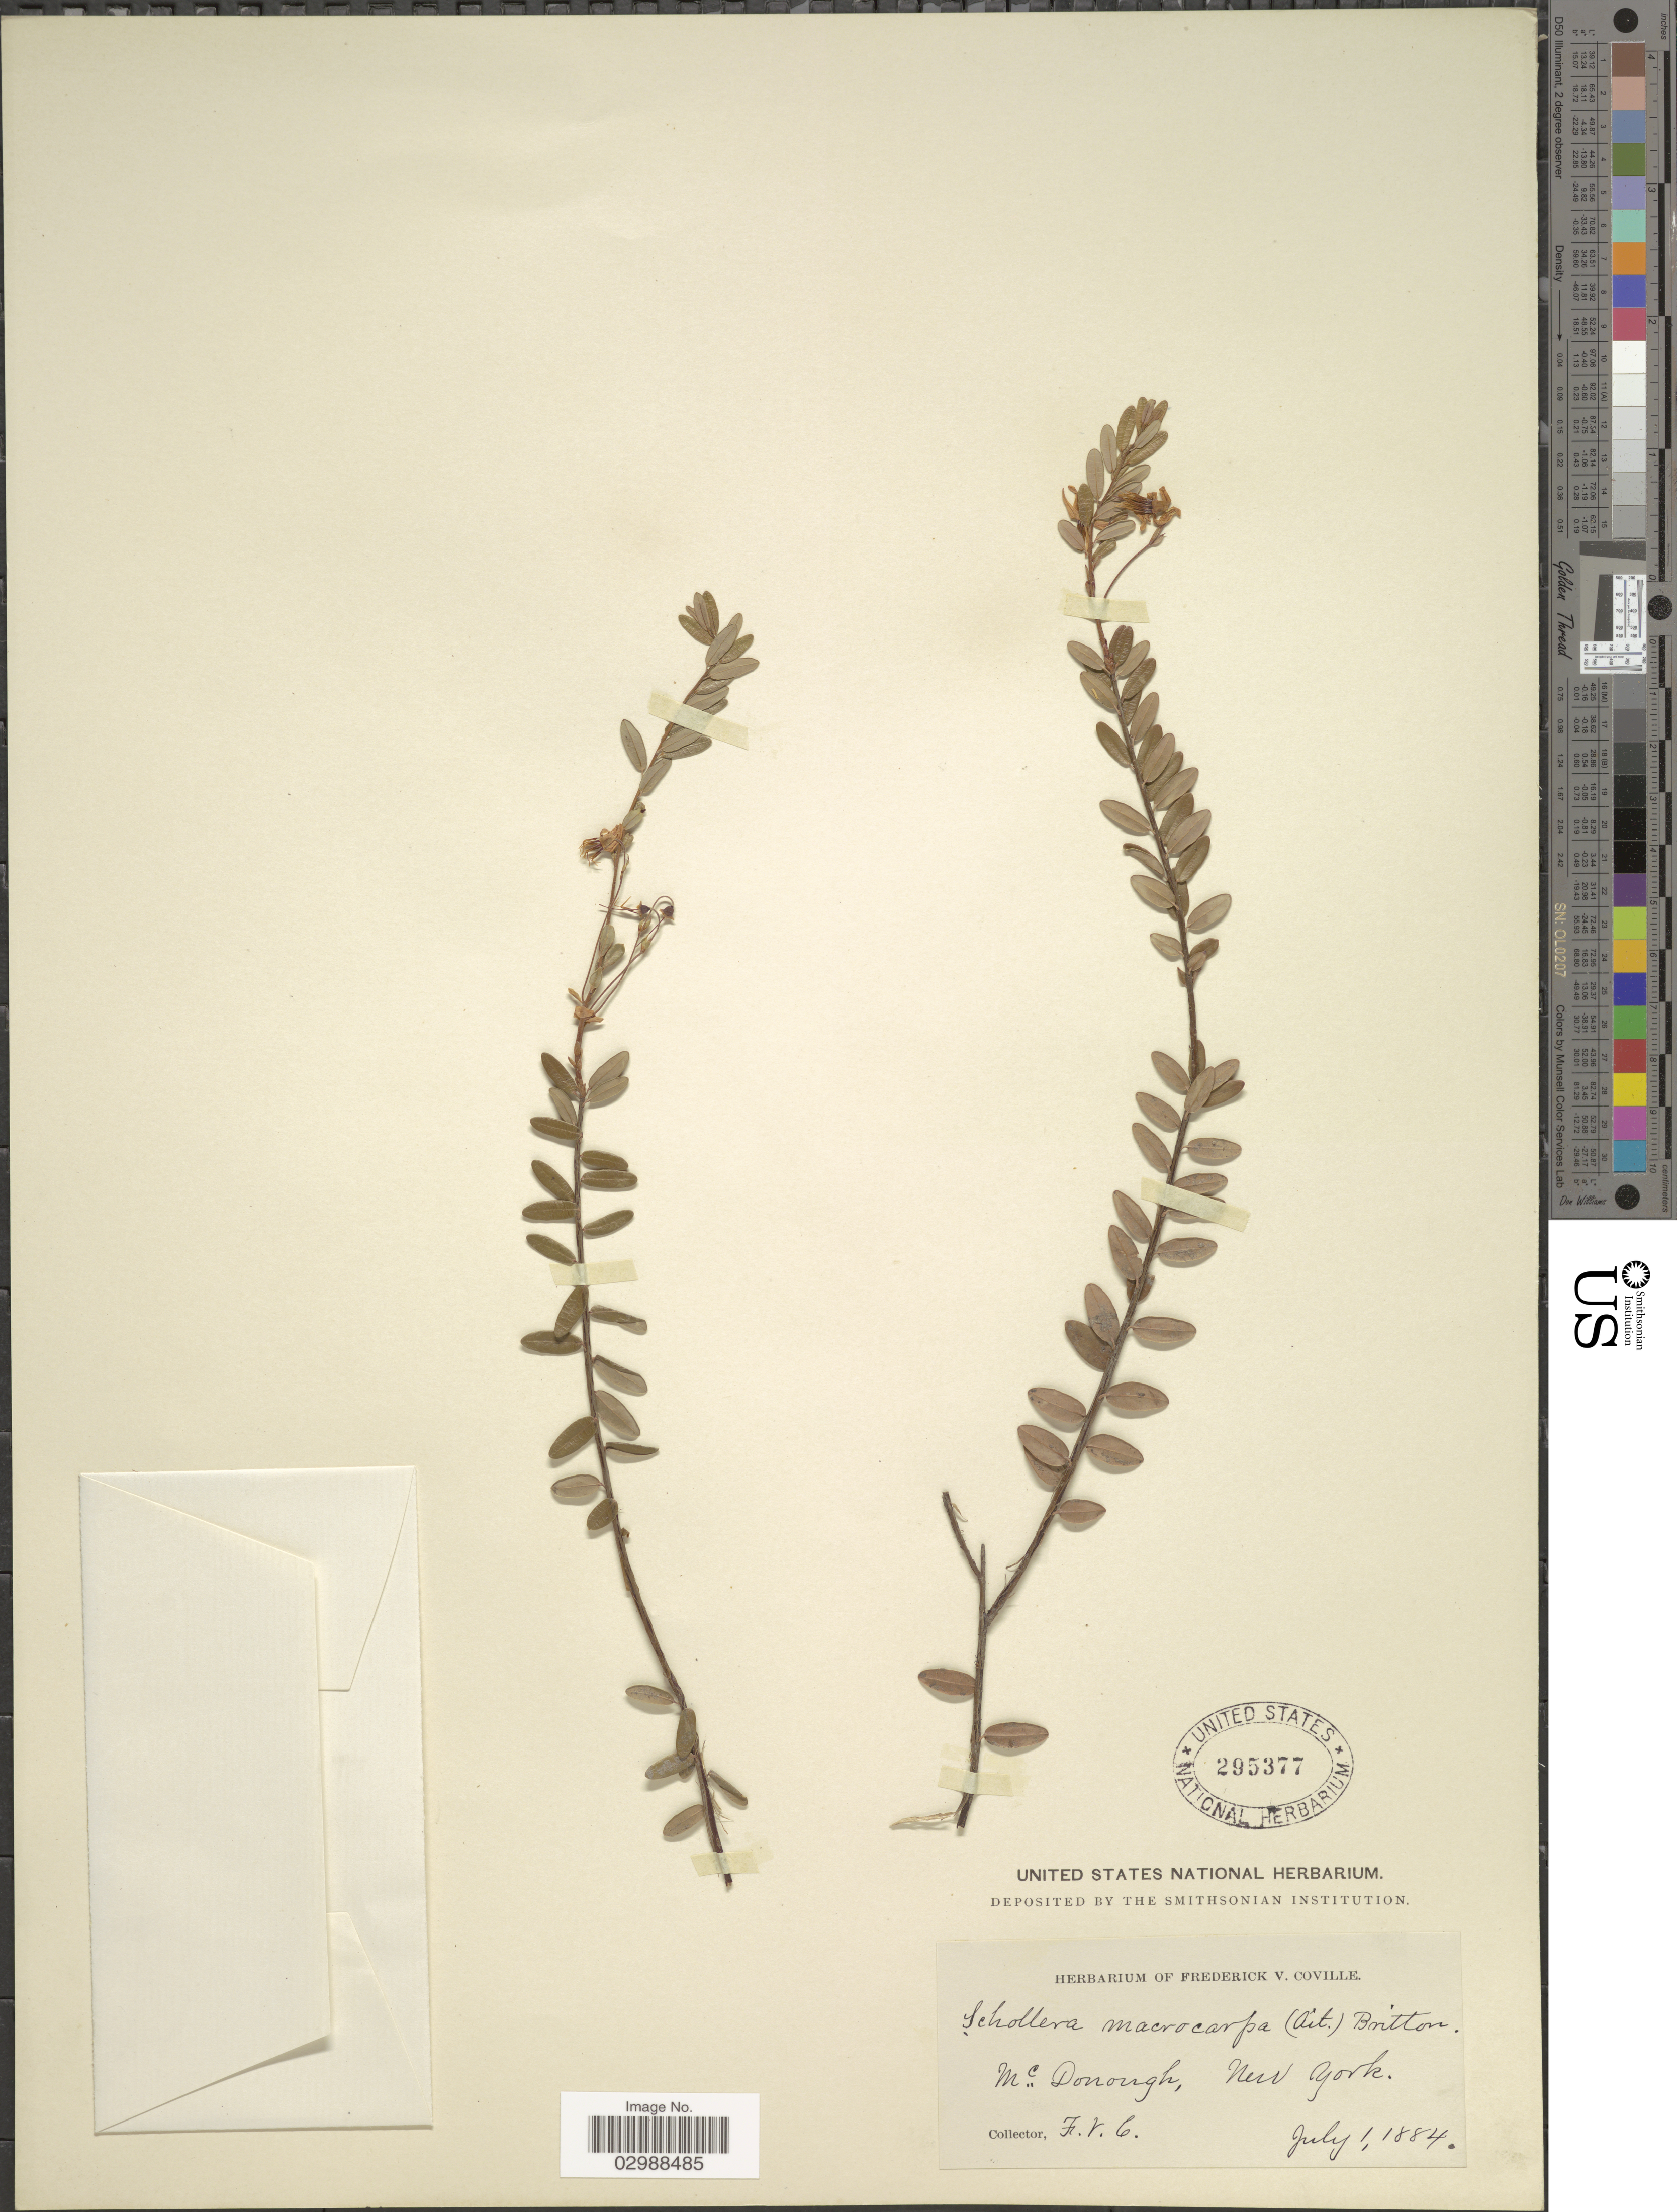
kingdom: Plantae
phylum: Tracheophyta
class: Magnoliopsida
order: Ericales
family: Ericaceae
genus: Vaccinium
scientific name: Vaccinium macrocarpon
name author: Aiton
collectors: F. V. Coville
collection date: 1884-07-01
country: United States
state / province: New York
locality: McDonough.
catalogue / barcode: US 295377